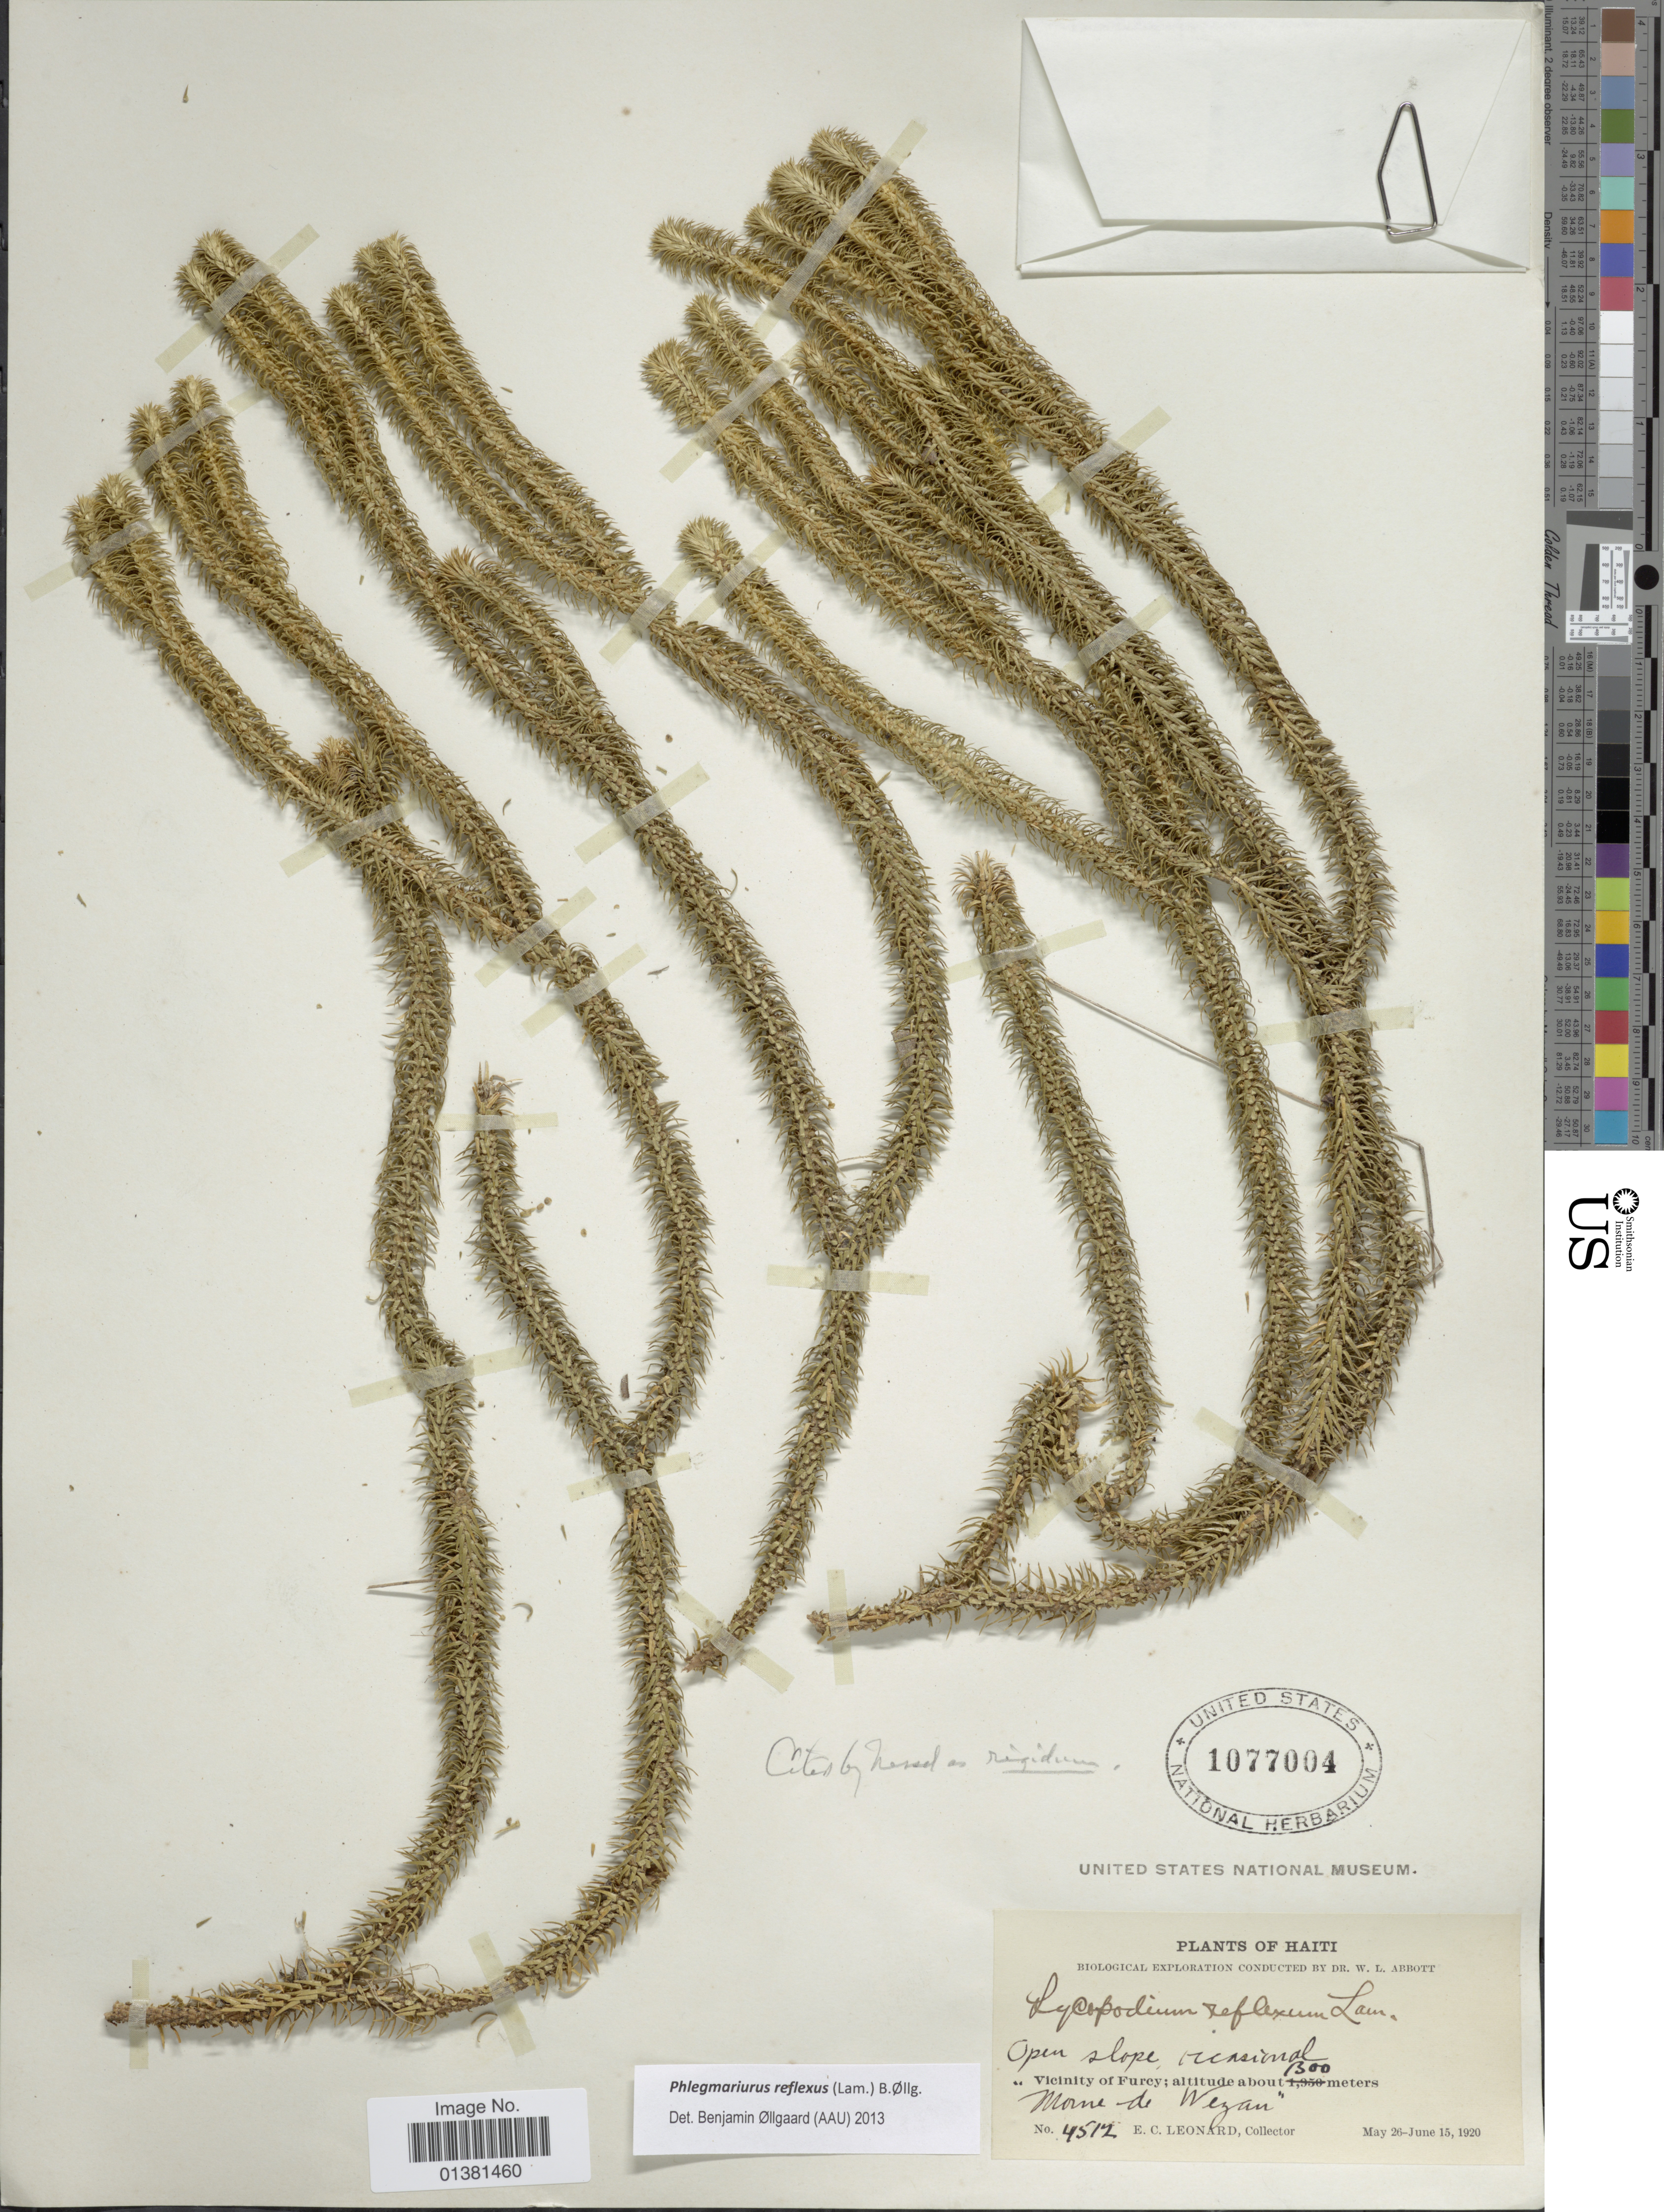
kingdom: Plantae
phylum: Tracheophyta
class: Lycopodiopsida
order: Lycopodiales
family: Lycopodiaceae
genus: Phlegmariurus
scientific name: Phlegmariurus reflexus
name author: (Lam.) B. Øllg.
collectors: E. C. Leonard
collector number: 4512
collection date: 1920-05-26/1920-06-15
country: Haiti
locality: Vicinity of Furcy, "Morne de Wegan" [interpreted]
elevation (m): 1300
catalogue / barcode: US 1077004